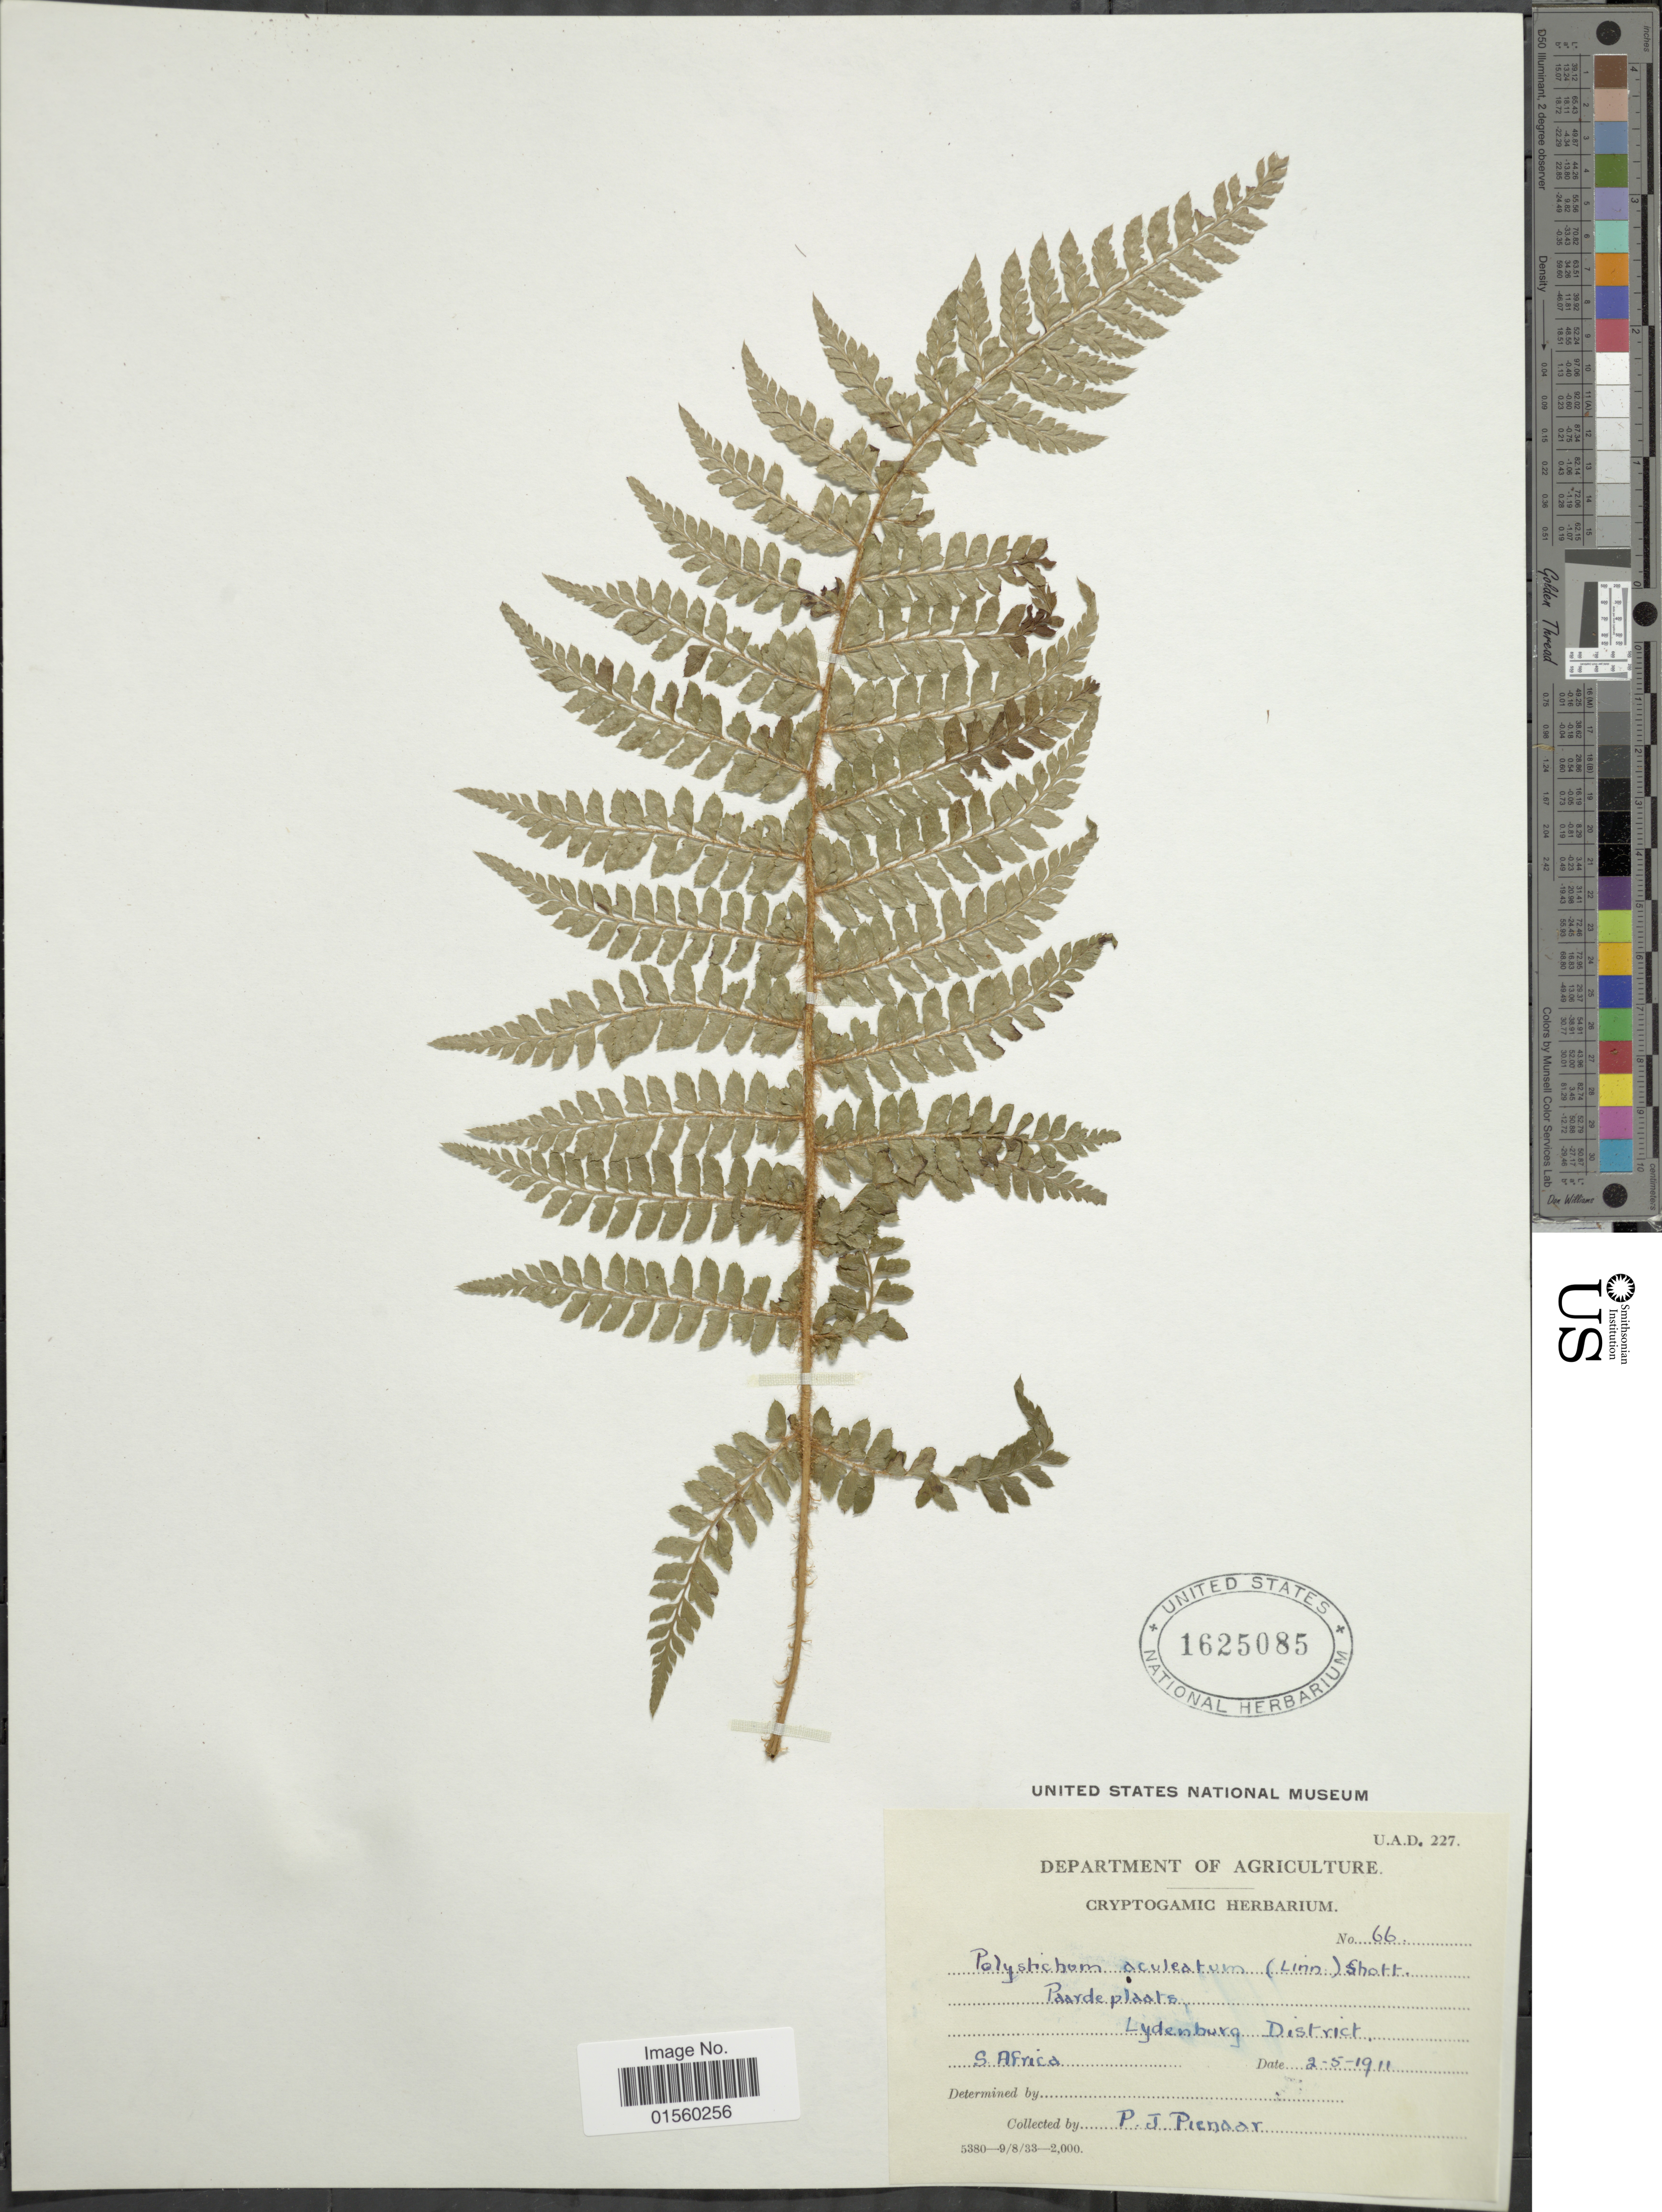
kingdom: Plantae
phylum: Tracheophyta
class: Polypodiopsida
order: Polypodiales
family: Dryopteridaceae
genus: Polystichum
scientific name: Polystichum setiferum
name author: (Forssk.) Moore ex Woynar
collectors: P. Peinaar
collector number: UAD227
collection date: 1911-05-02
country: South Africa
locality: Paardeplaats, Lydenburg District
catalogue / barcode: US 1625085